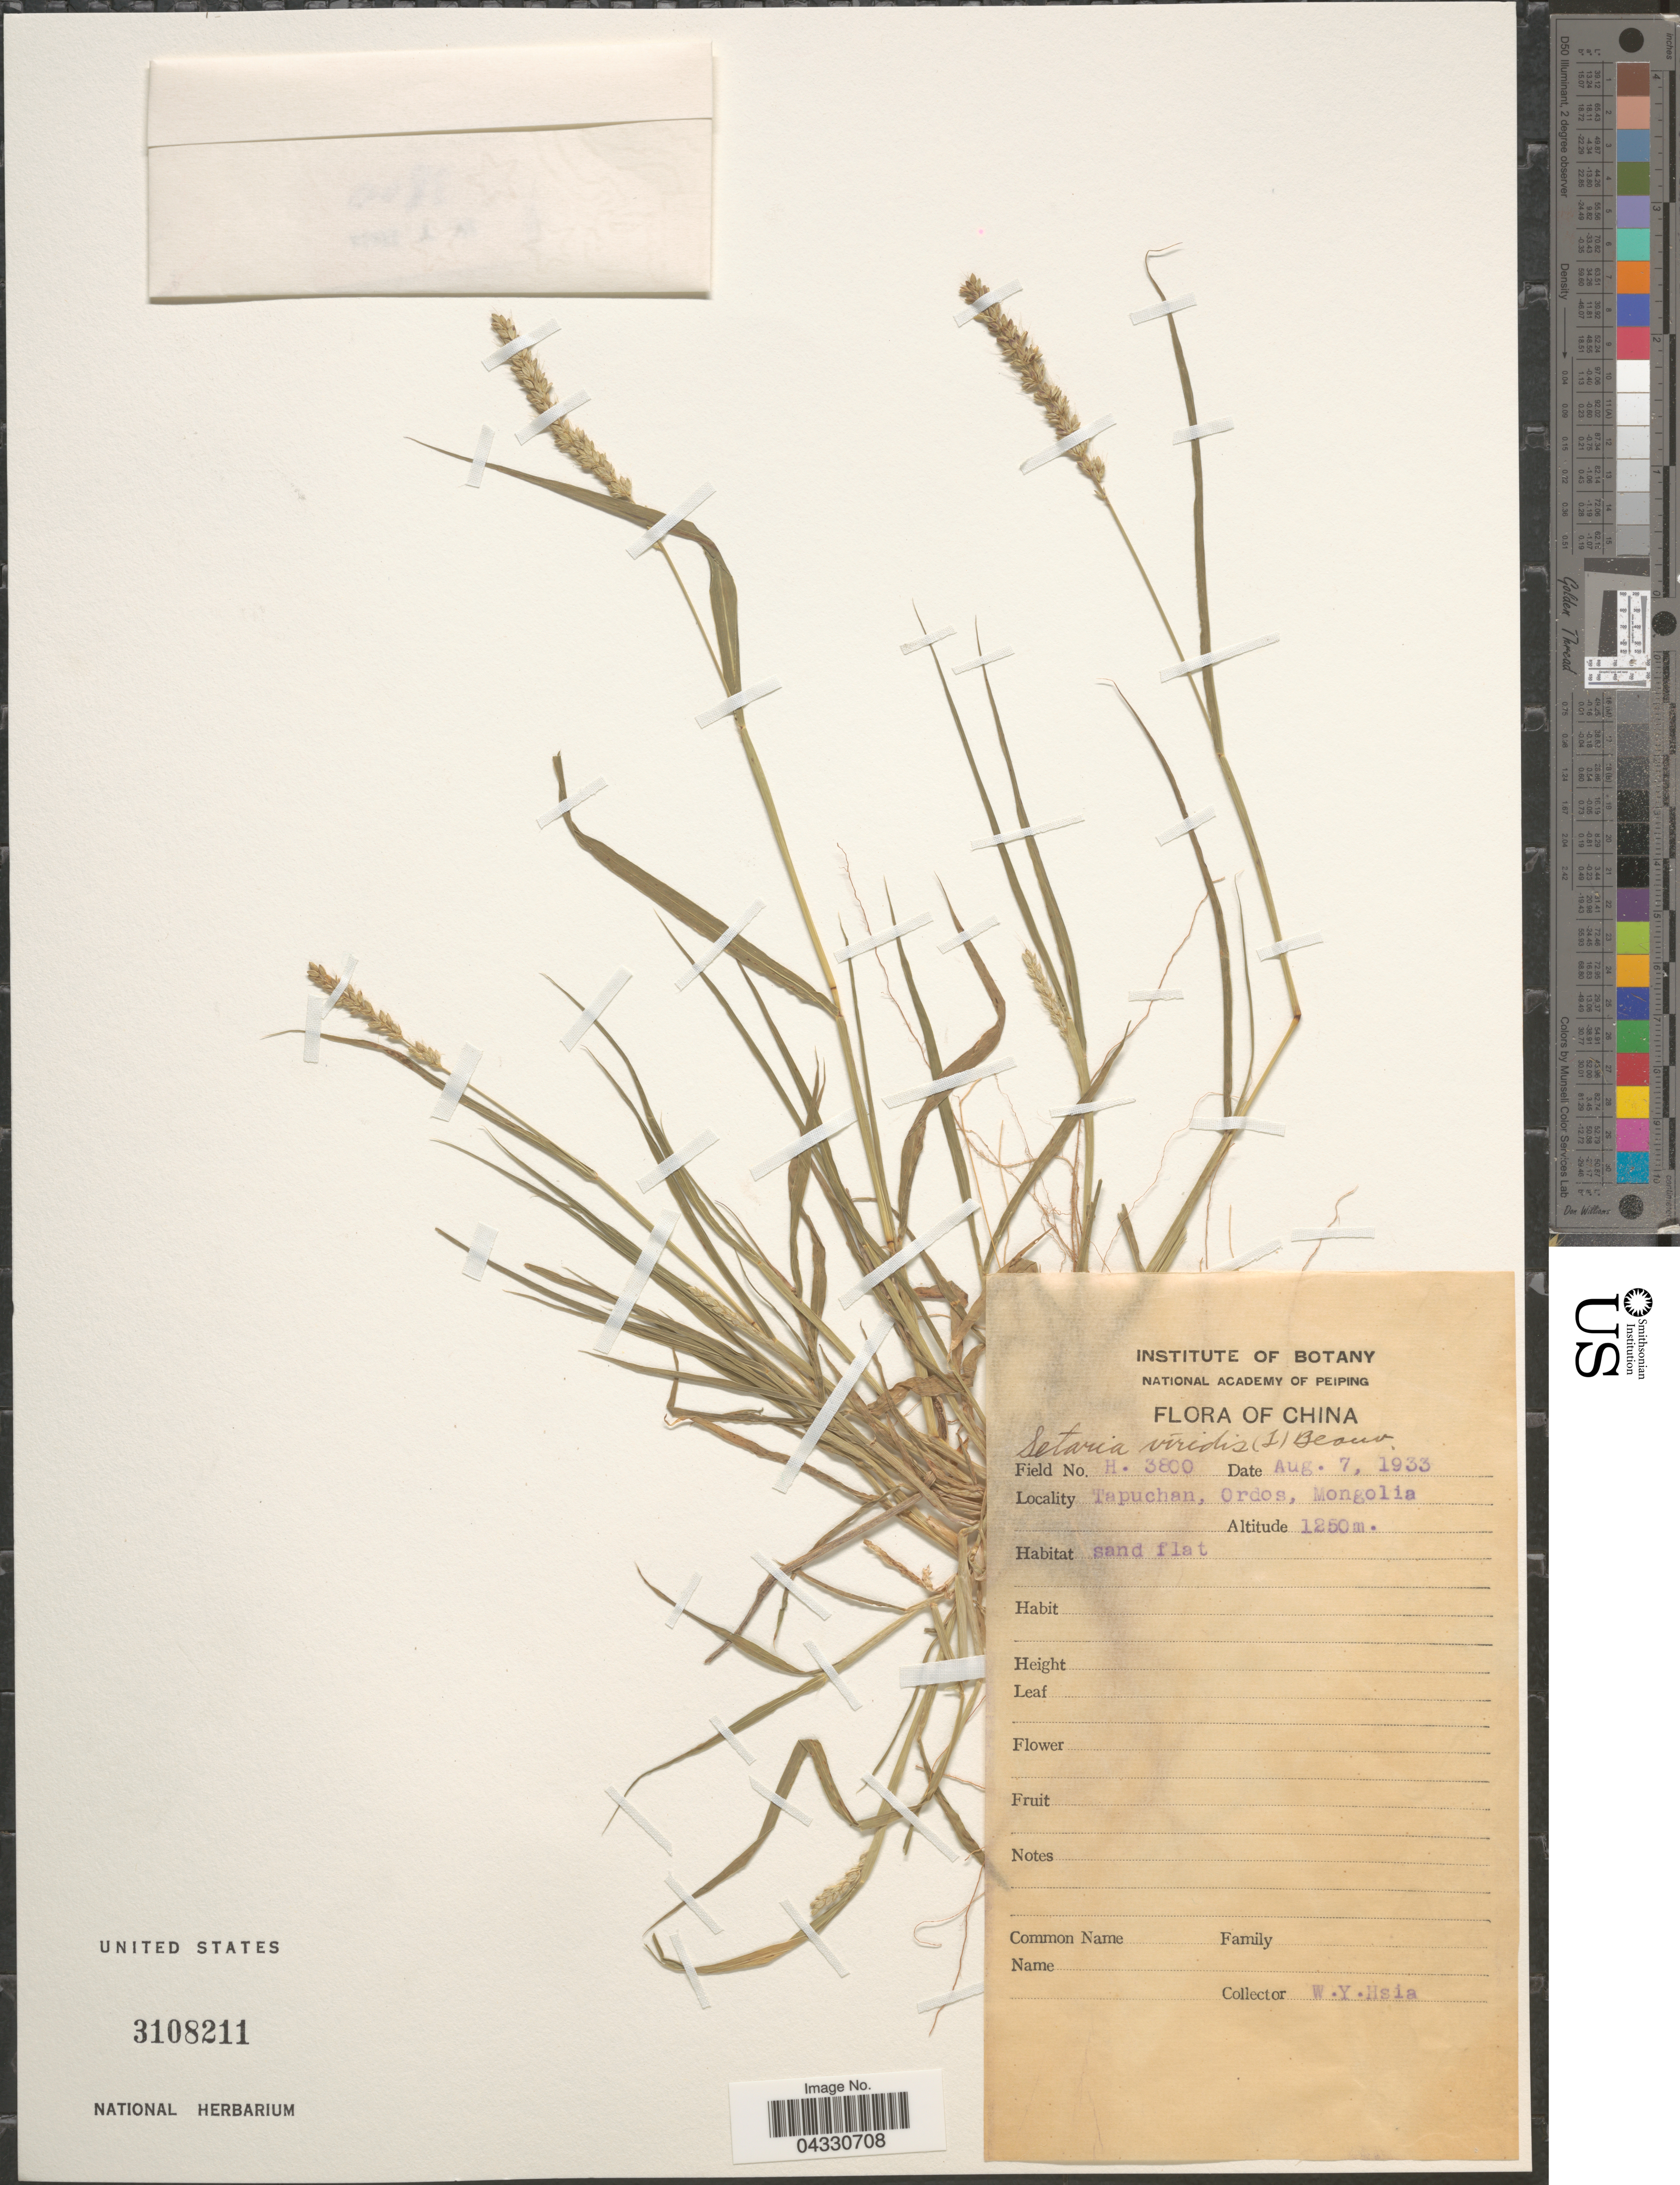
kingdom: Plantae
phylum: Tracheophyta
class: Liliopsida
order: Poales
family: Poaceae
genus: Setaria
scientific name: Setaria viridis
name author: (L.) P. Beauv.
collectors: W. Hsia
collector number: H3800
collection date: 1933-08-07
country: China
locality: Tapuchan, Ordos, Mongolia.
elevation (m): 1250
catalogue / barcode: US 3108211